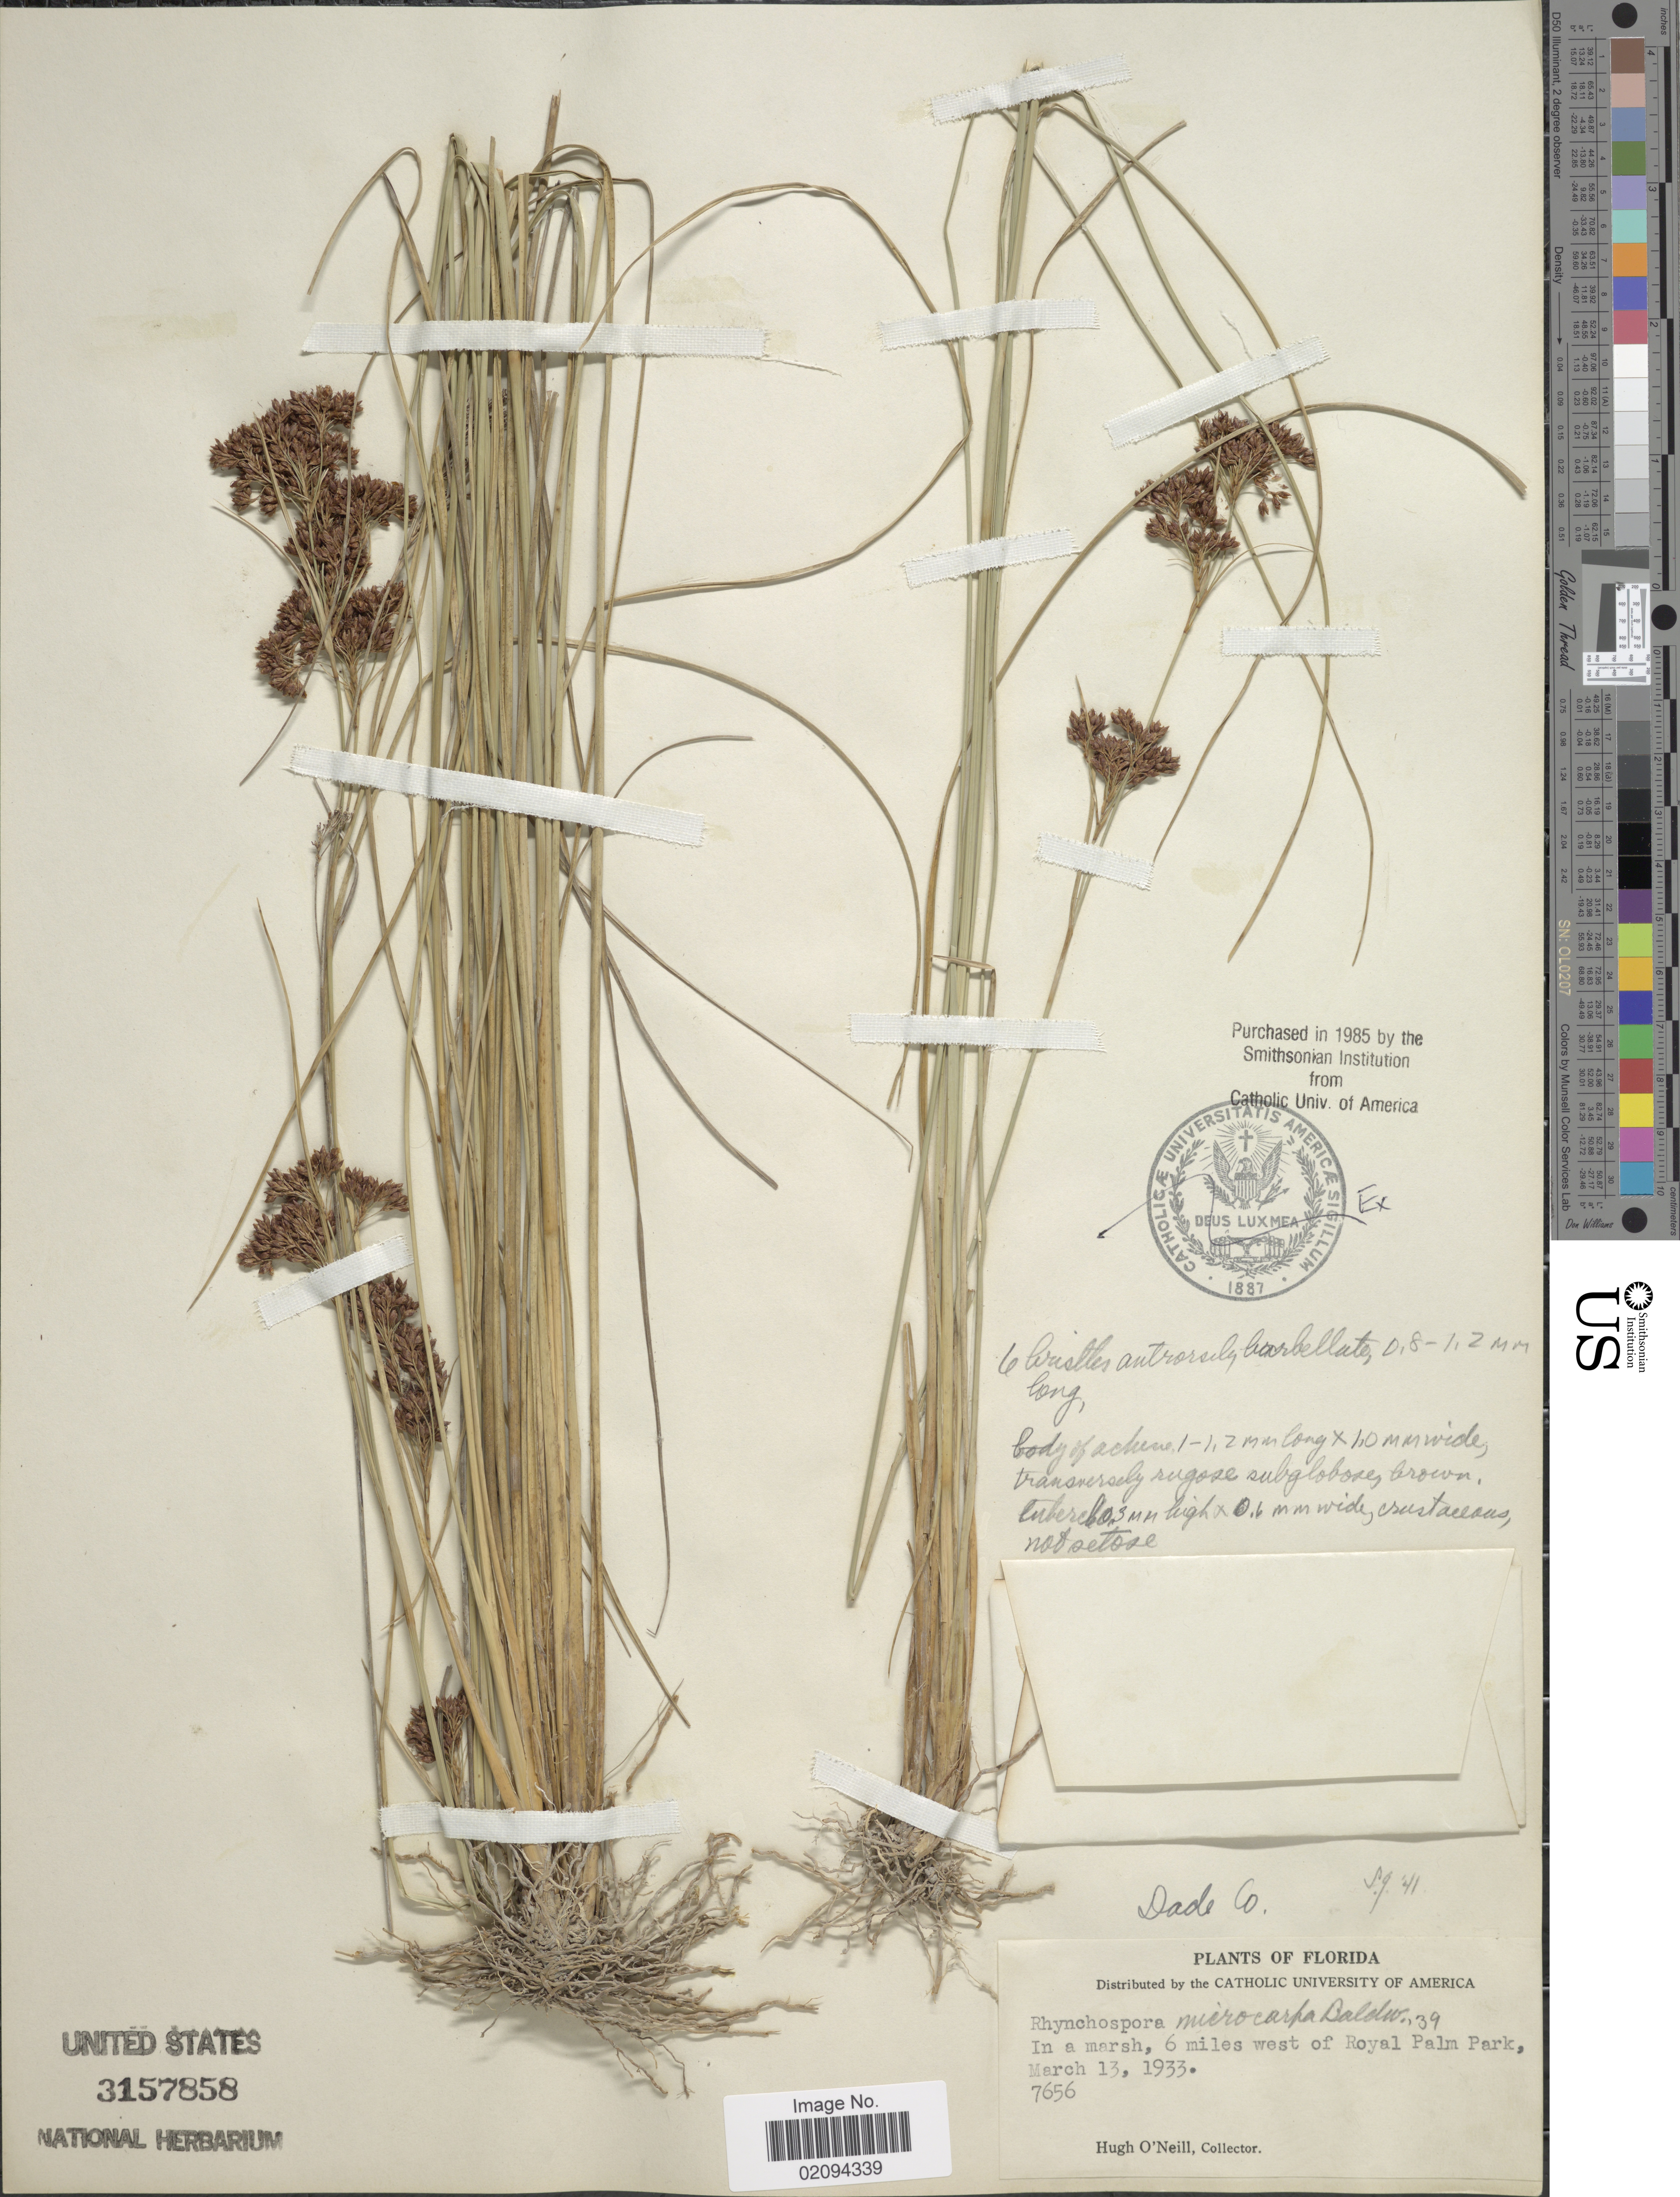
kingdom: Plantae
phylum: Tracheophyta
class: Liliopsida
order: Poales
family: Cyperaceae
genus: Rhynchospora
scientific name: Rhynchospora microcarpa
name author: Baldwin ex A. Gray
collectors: H. O'Neill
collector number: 7656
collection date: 1933-03-13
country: United States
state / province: Florida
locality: In a marsh, 6 miles west of Royal Palm Park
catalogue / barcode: US 3157858